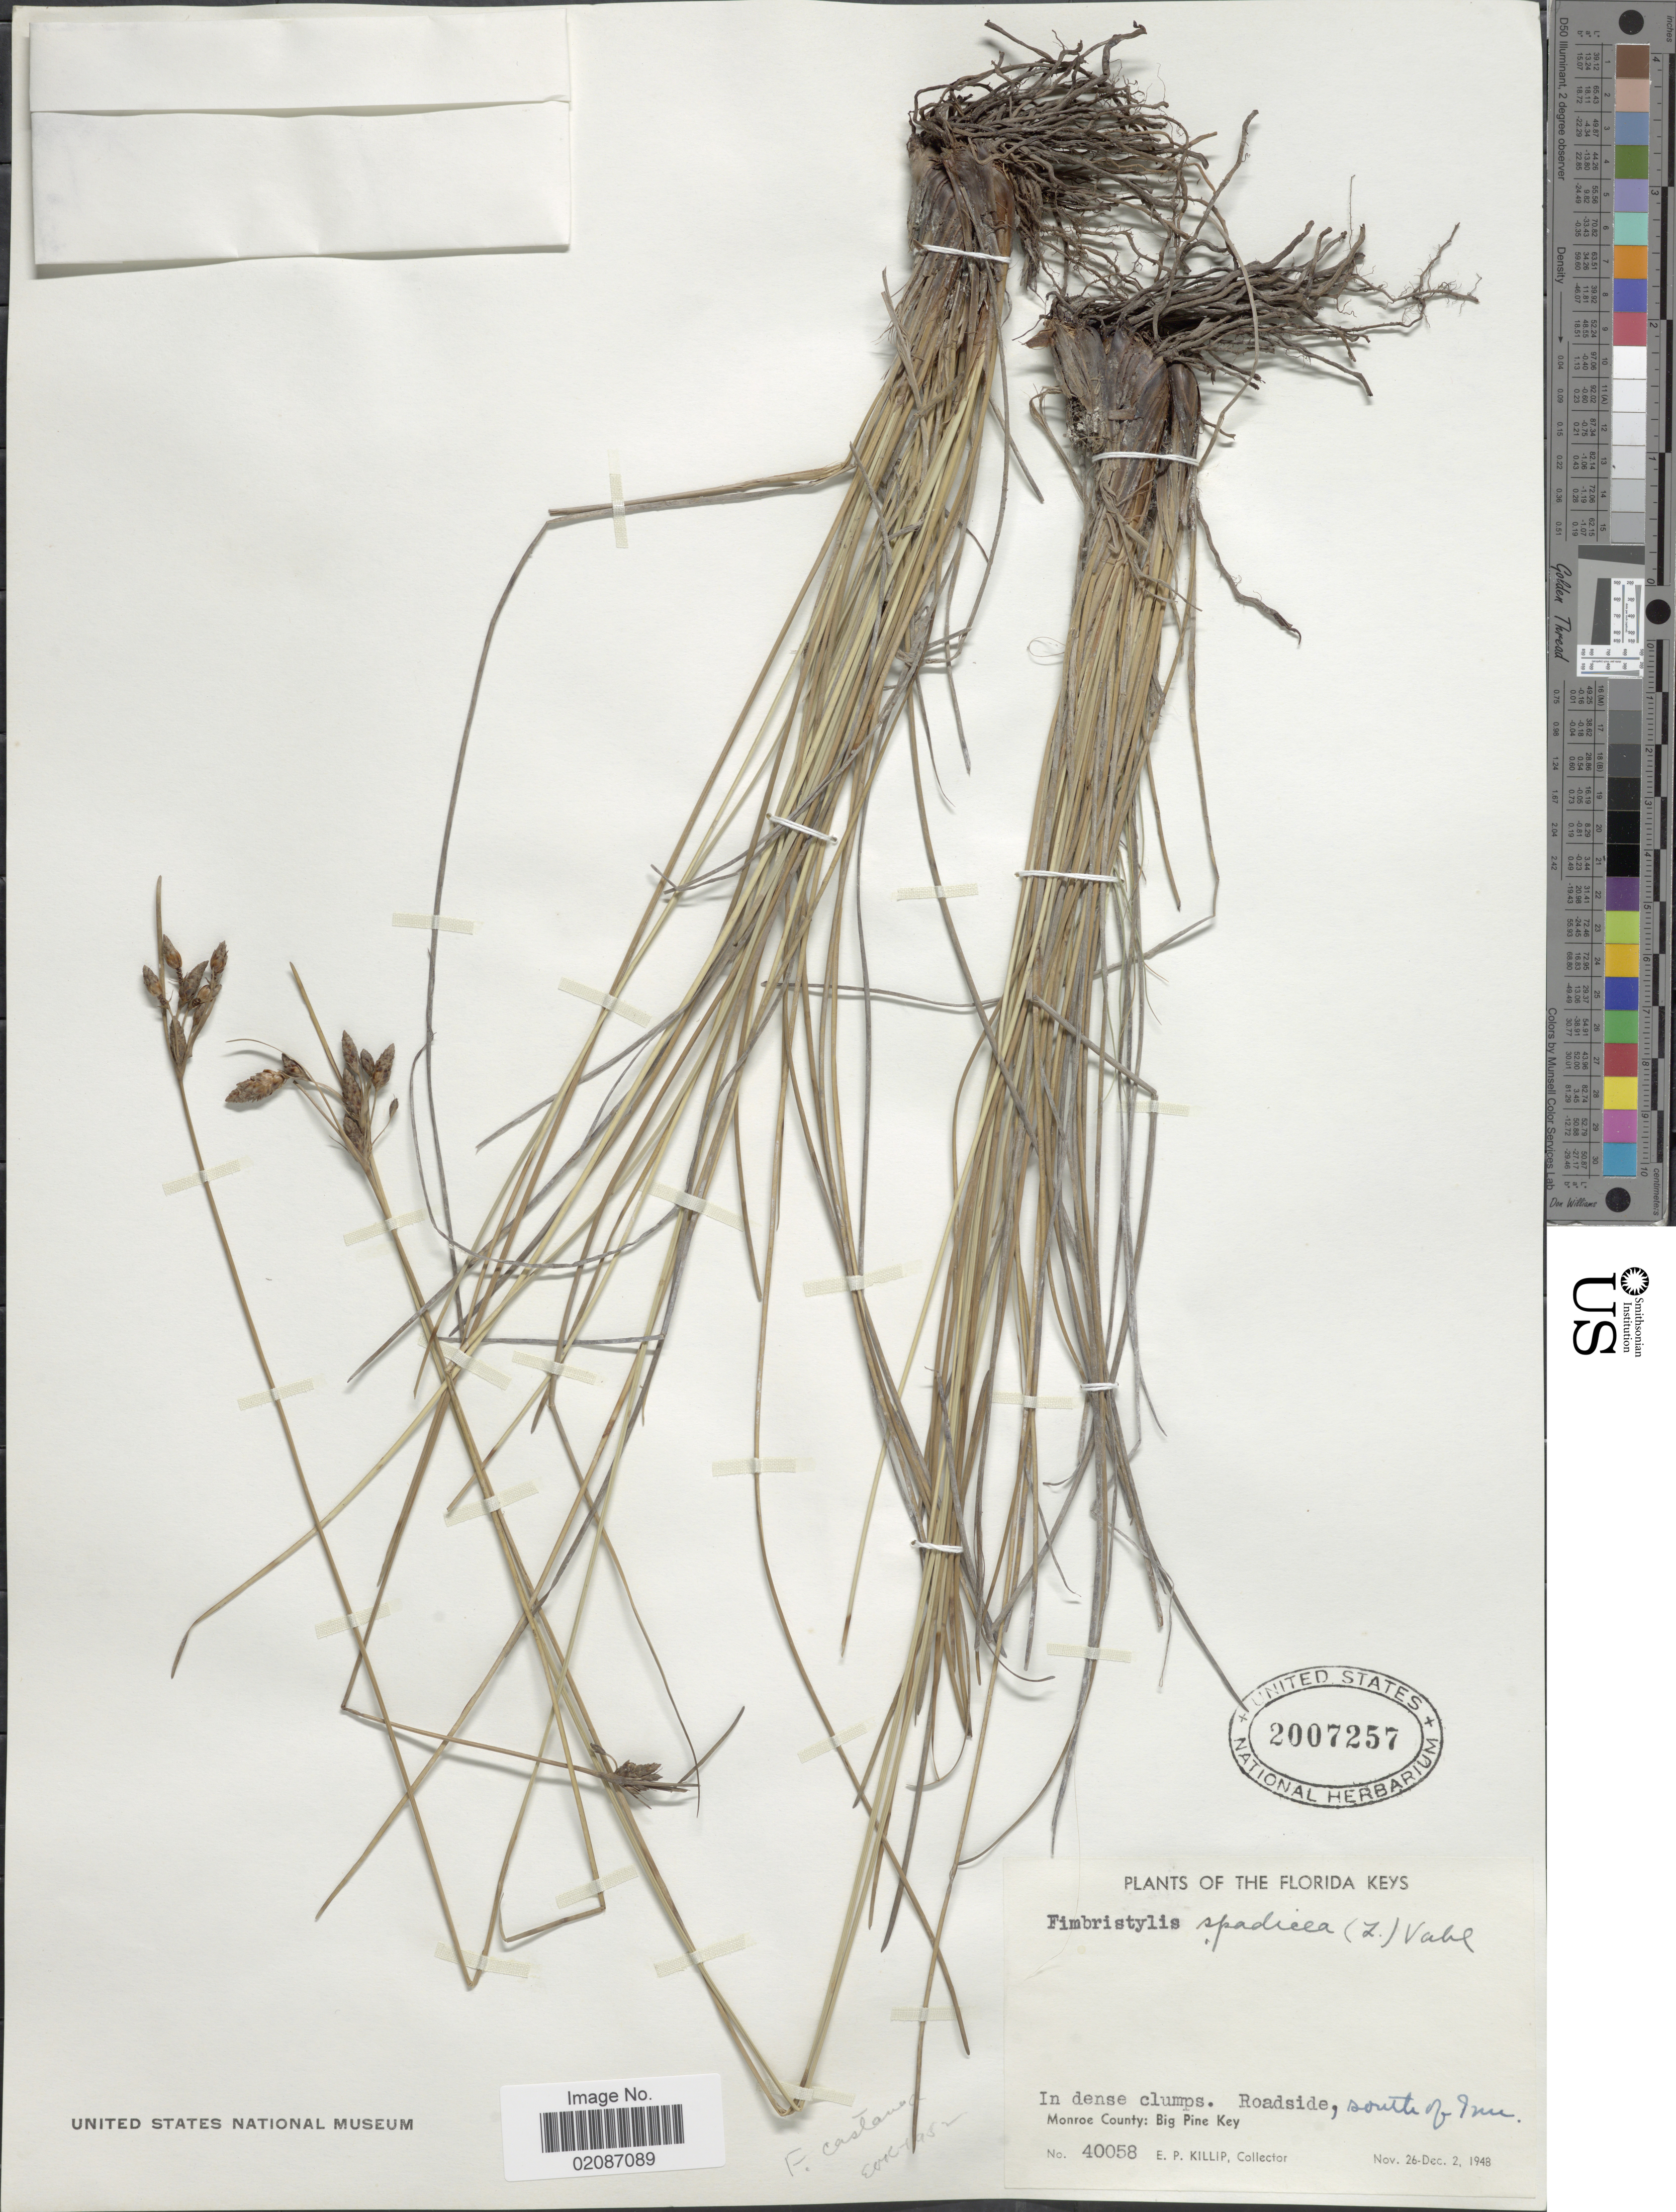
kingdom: Plantae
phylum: Tracheophyta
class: Liliopsida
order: Poales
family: Cyperaceae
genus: Fimbristylis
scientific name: Fimbristylis castanea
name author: (Michx.) Vahl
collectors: E. P. Killip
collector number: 40058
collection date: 1948-11-26/1948-12-02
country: United States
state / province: Florida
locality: Florida Keys, south of Inn, Monroe County, Big Pine Key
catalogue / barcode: US 2007257